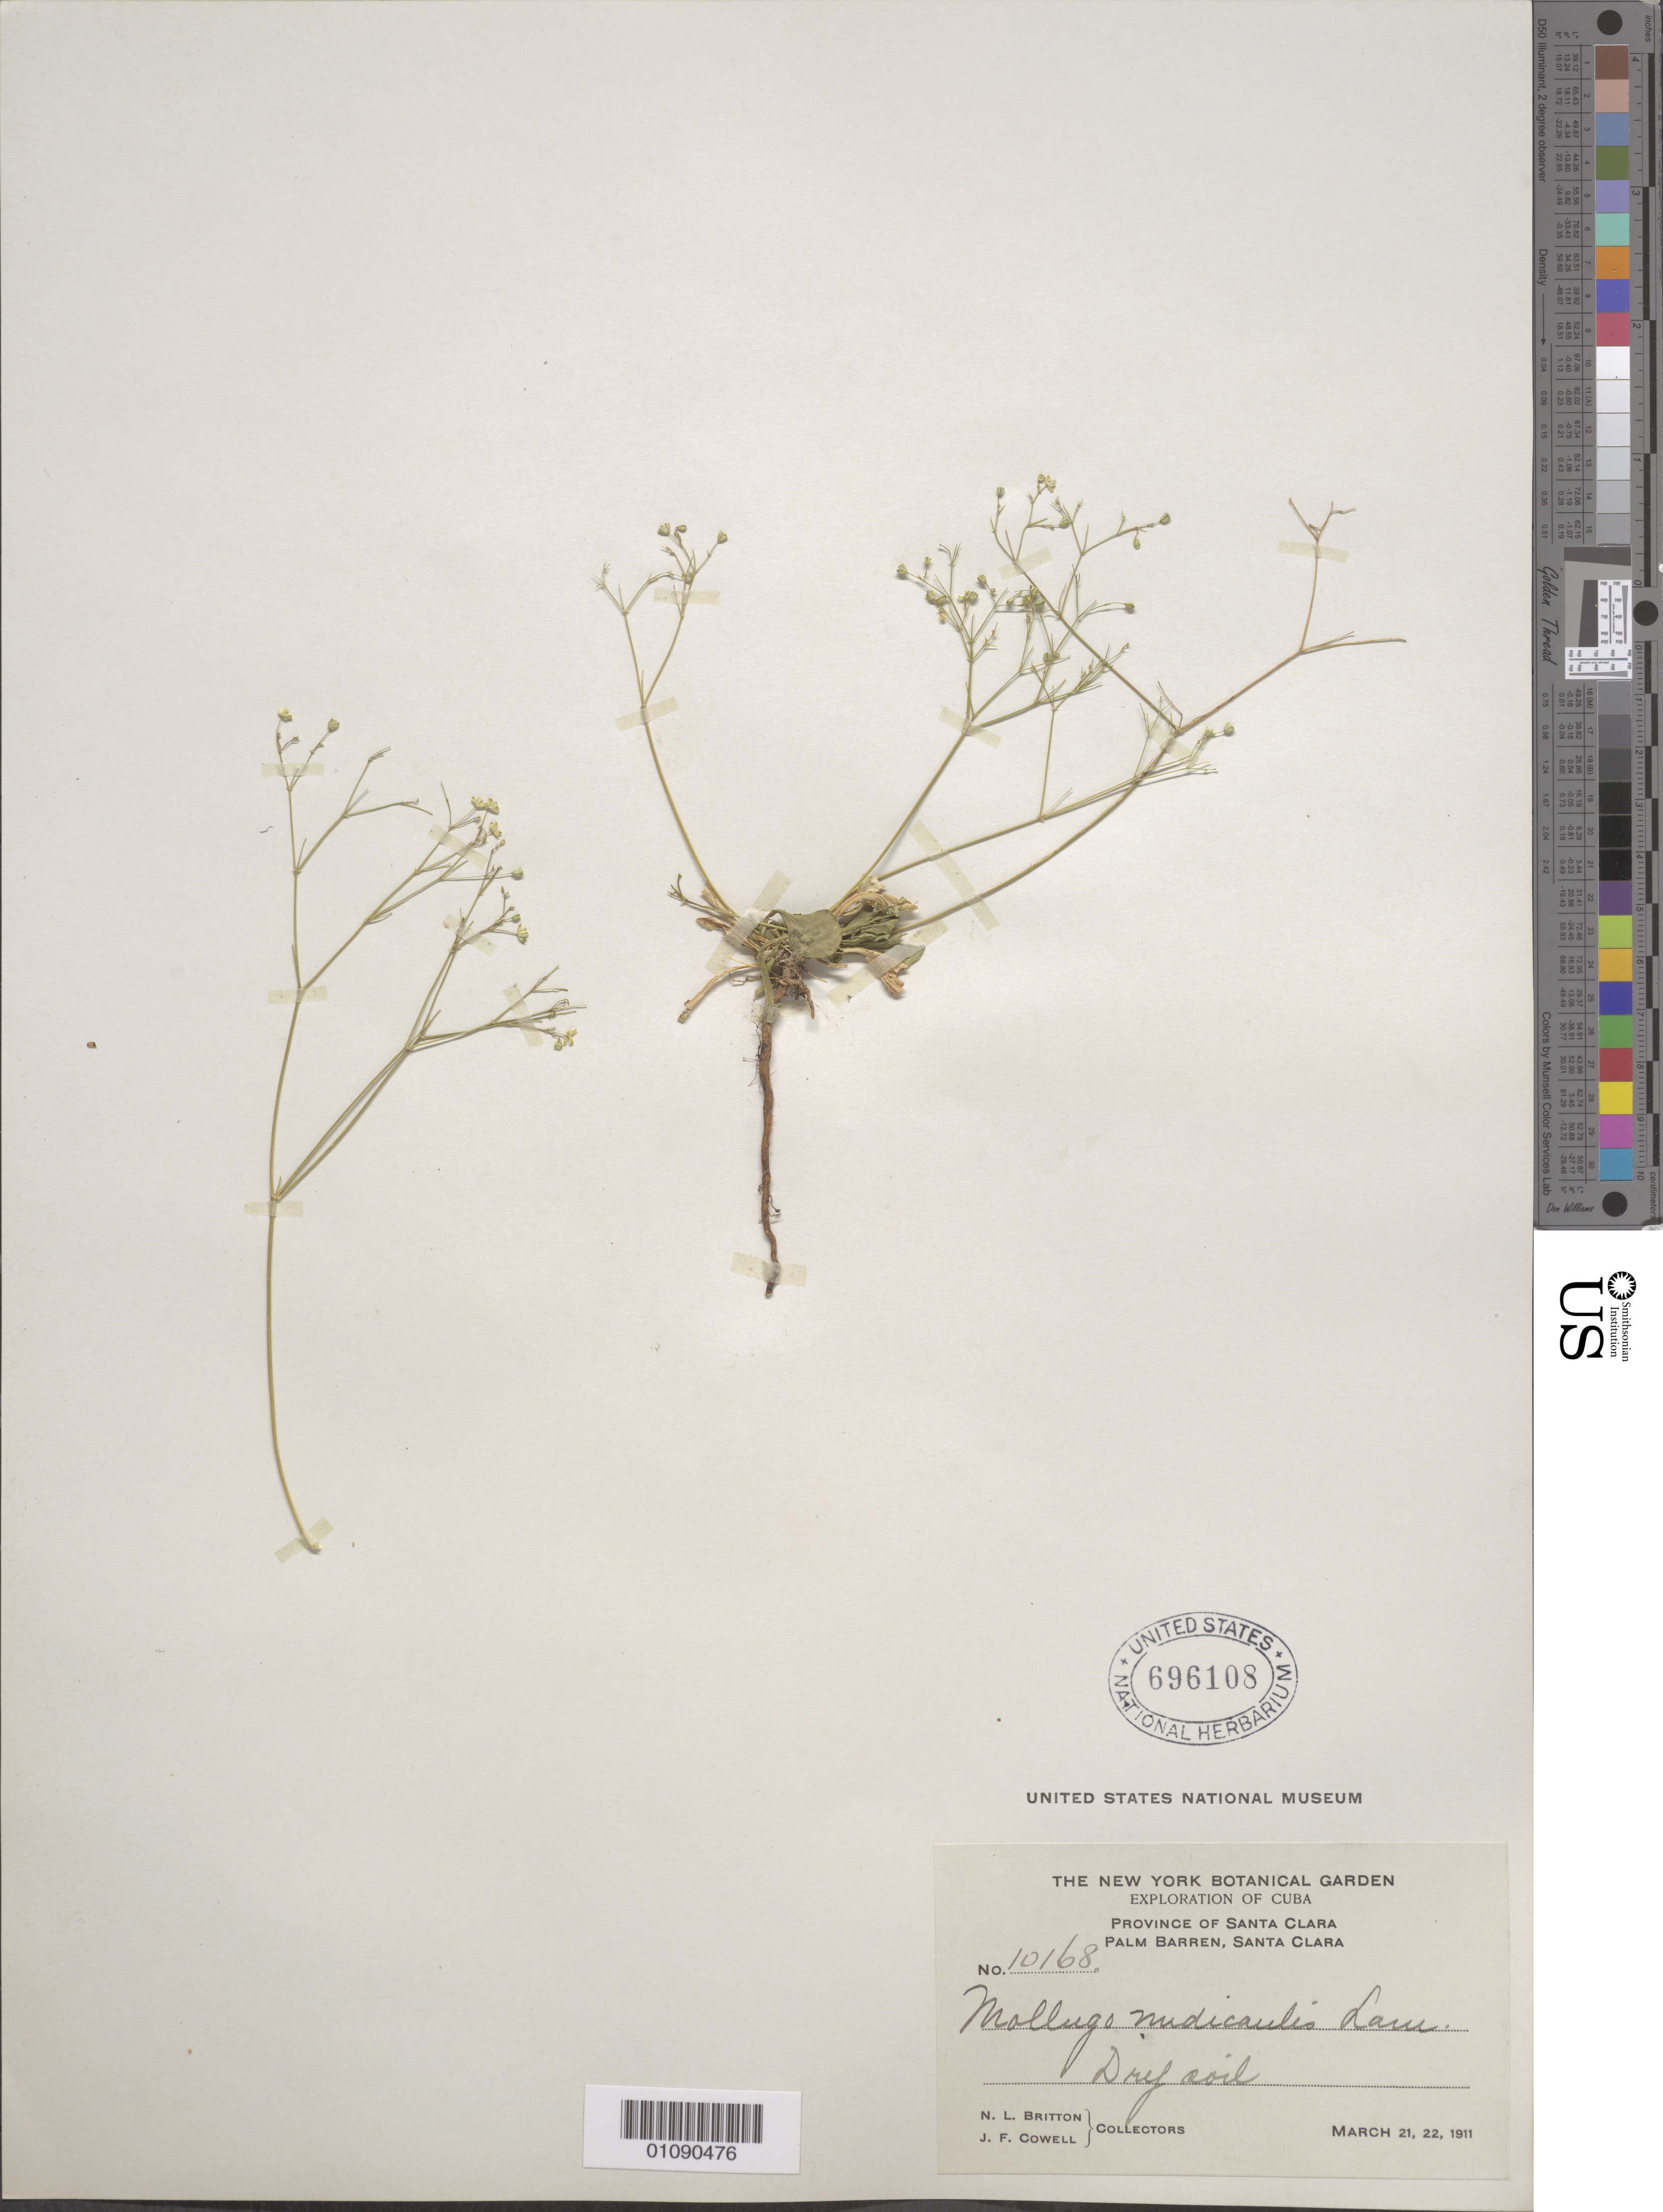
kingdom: Plantae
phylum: Tracheophyta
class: Magnoliopsida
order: Caryophyllales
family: Molluginaceae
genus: Paramollugo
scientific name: Paramollugo spathulata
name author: (Sw.) Sukhor.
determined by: Strong, Mark T., (BOT), Smithsonian Institution - National Museum of Natural History (UNITED STATES)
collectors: N. Britton & J. F. Cowell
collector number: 10168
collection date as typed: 21 Mar 1911 and 22 Mar 1911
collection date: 1911-03-21,1911-03-22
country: Cuba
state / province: Villa Clara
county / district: Santa Clara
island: Cuba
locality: Santa Clara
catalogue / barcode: US 696108